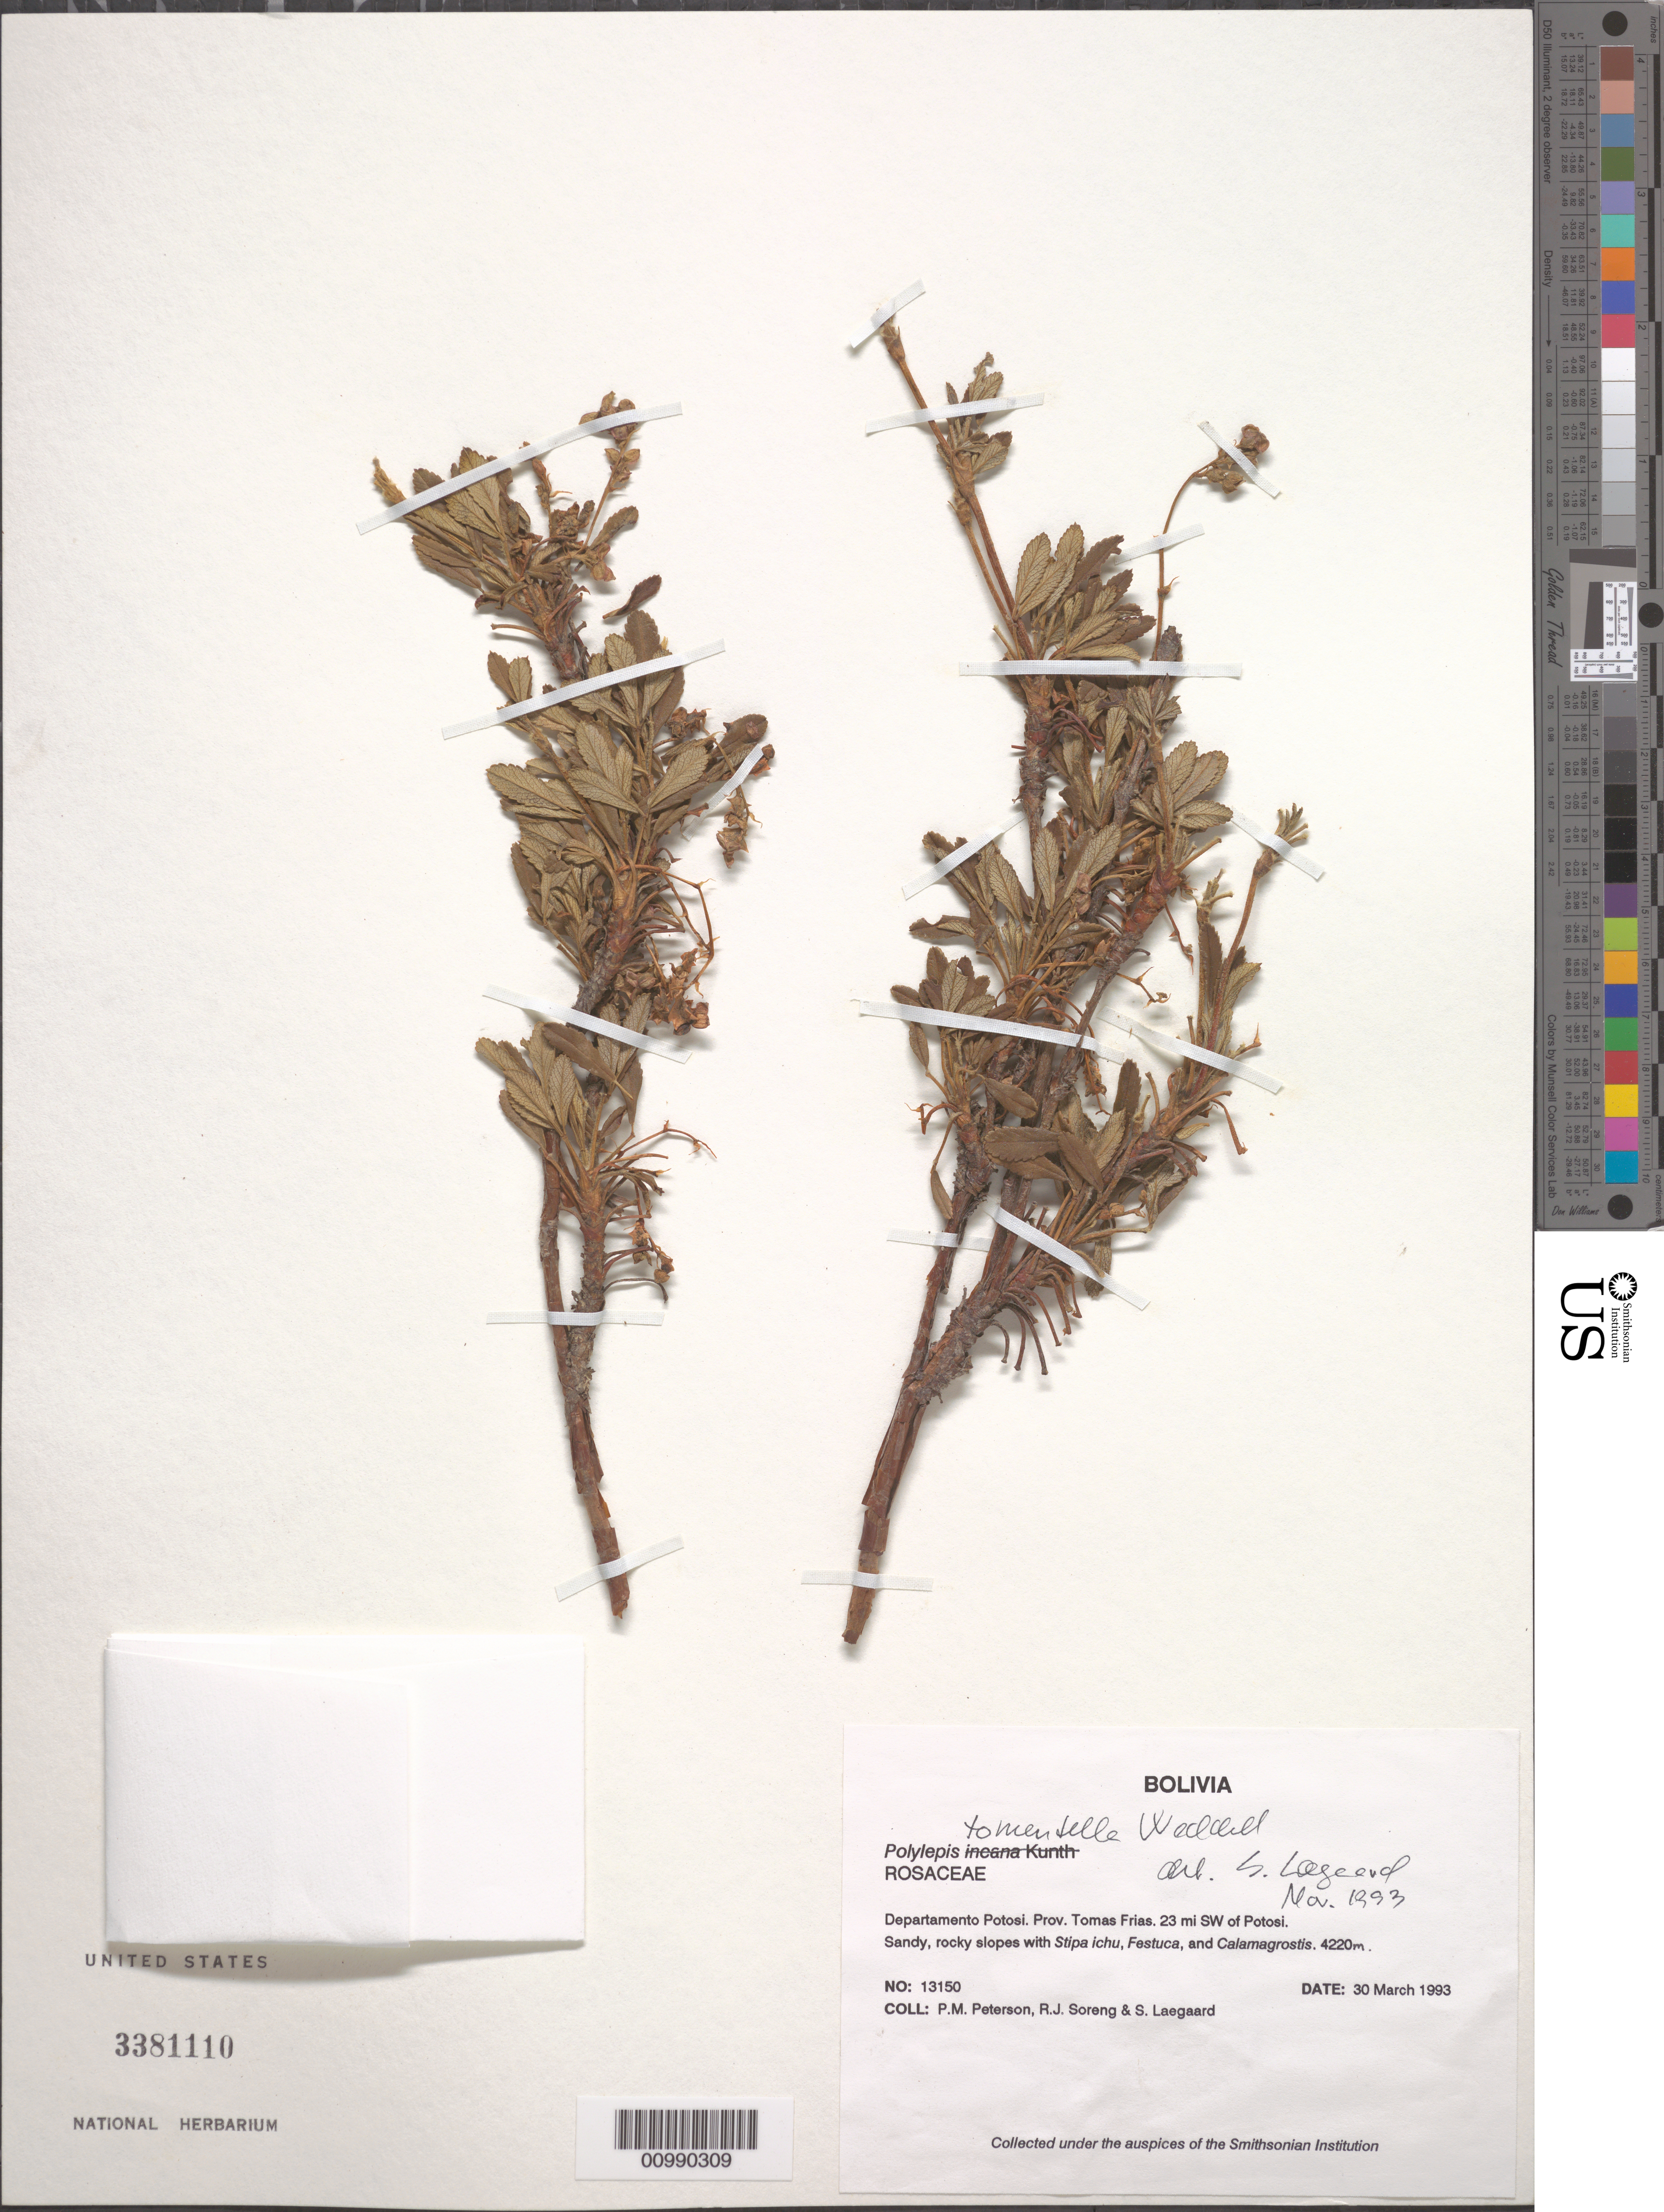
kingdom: Plantae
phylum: Tracheophyta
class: Magnoliopsida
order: Rosales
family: Rosaceae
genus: Polylepis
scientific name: Polylepis tomentella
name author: Wedd.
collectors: P. M. Peterson, R. J. Soreng & S. Lægaard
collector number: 13150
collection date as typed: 30 Mar 1993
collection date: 1993-03-30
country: Bolivia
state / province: Potosi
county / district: Tomas Frias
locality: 23 mi SW of Potosi.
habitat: Sandy, rocky slopes with Stipa ichu, Festuca, and Calamagrostis.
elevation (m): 4220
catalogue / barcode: US 3381110